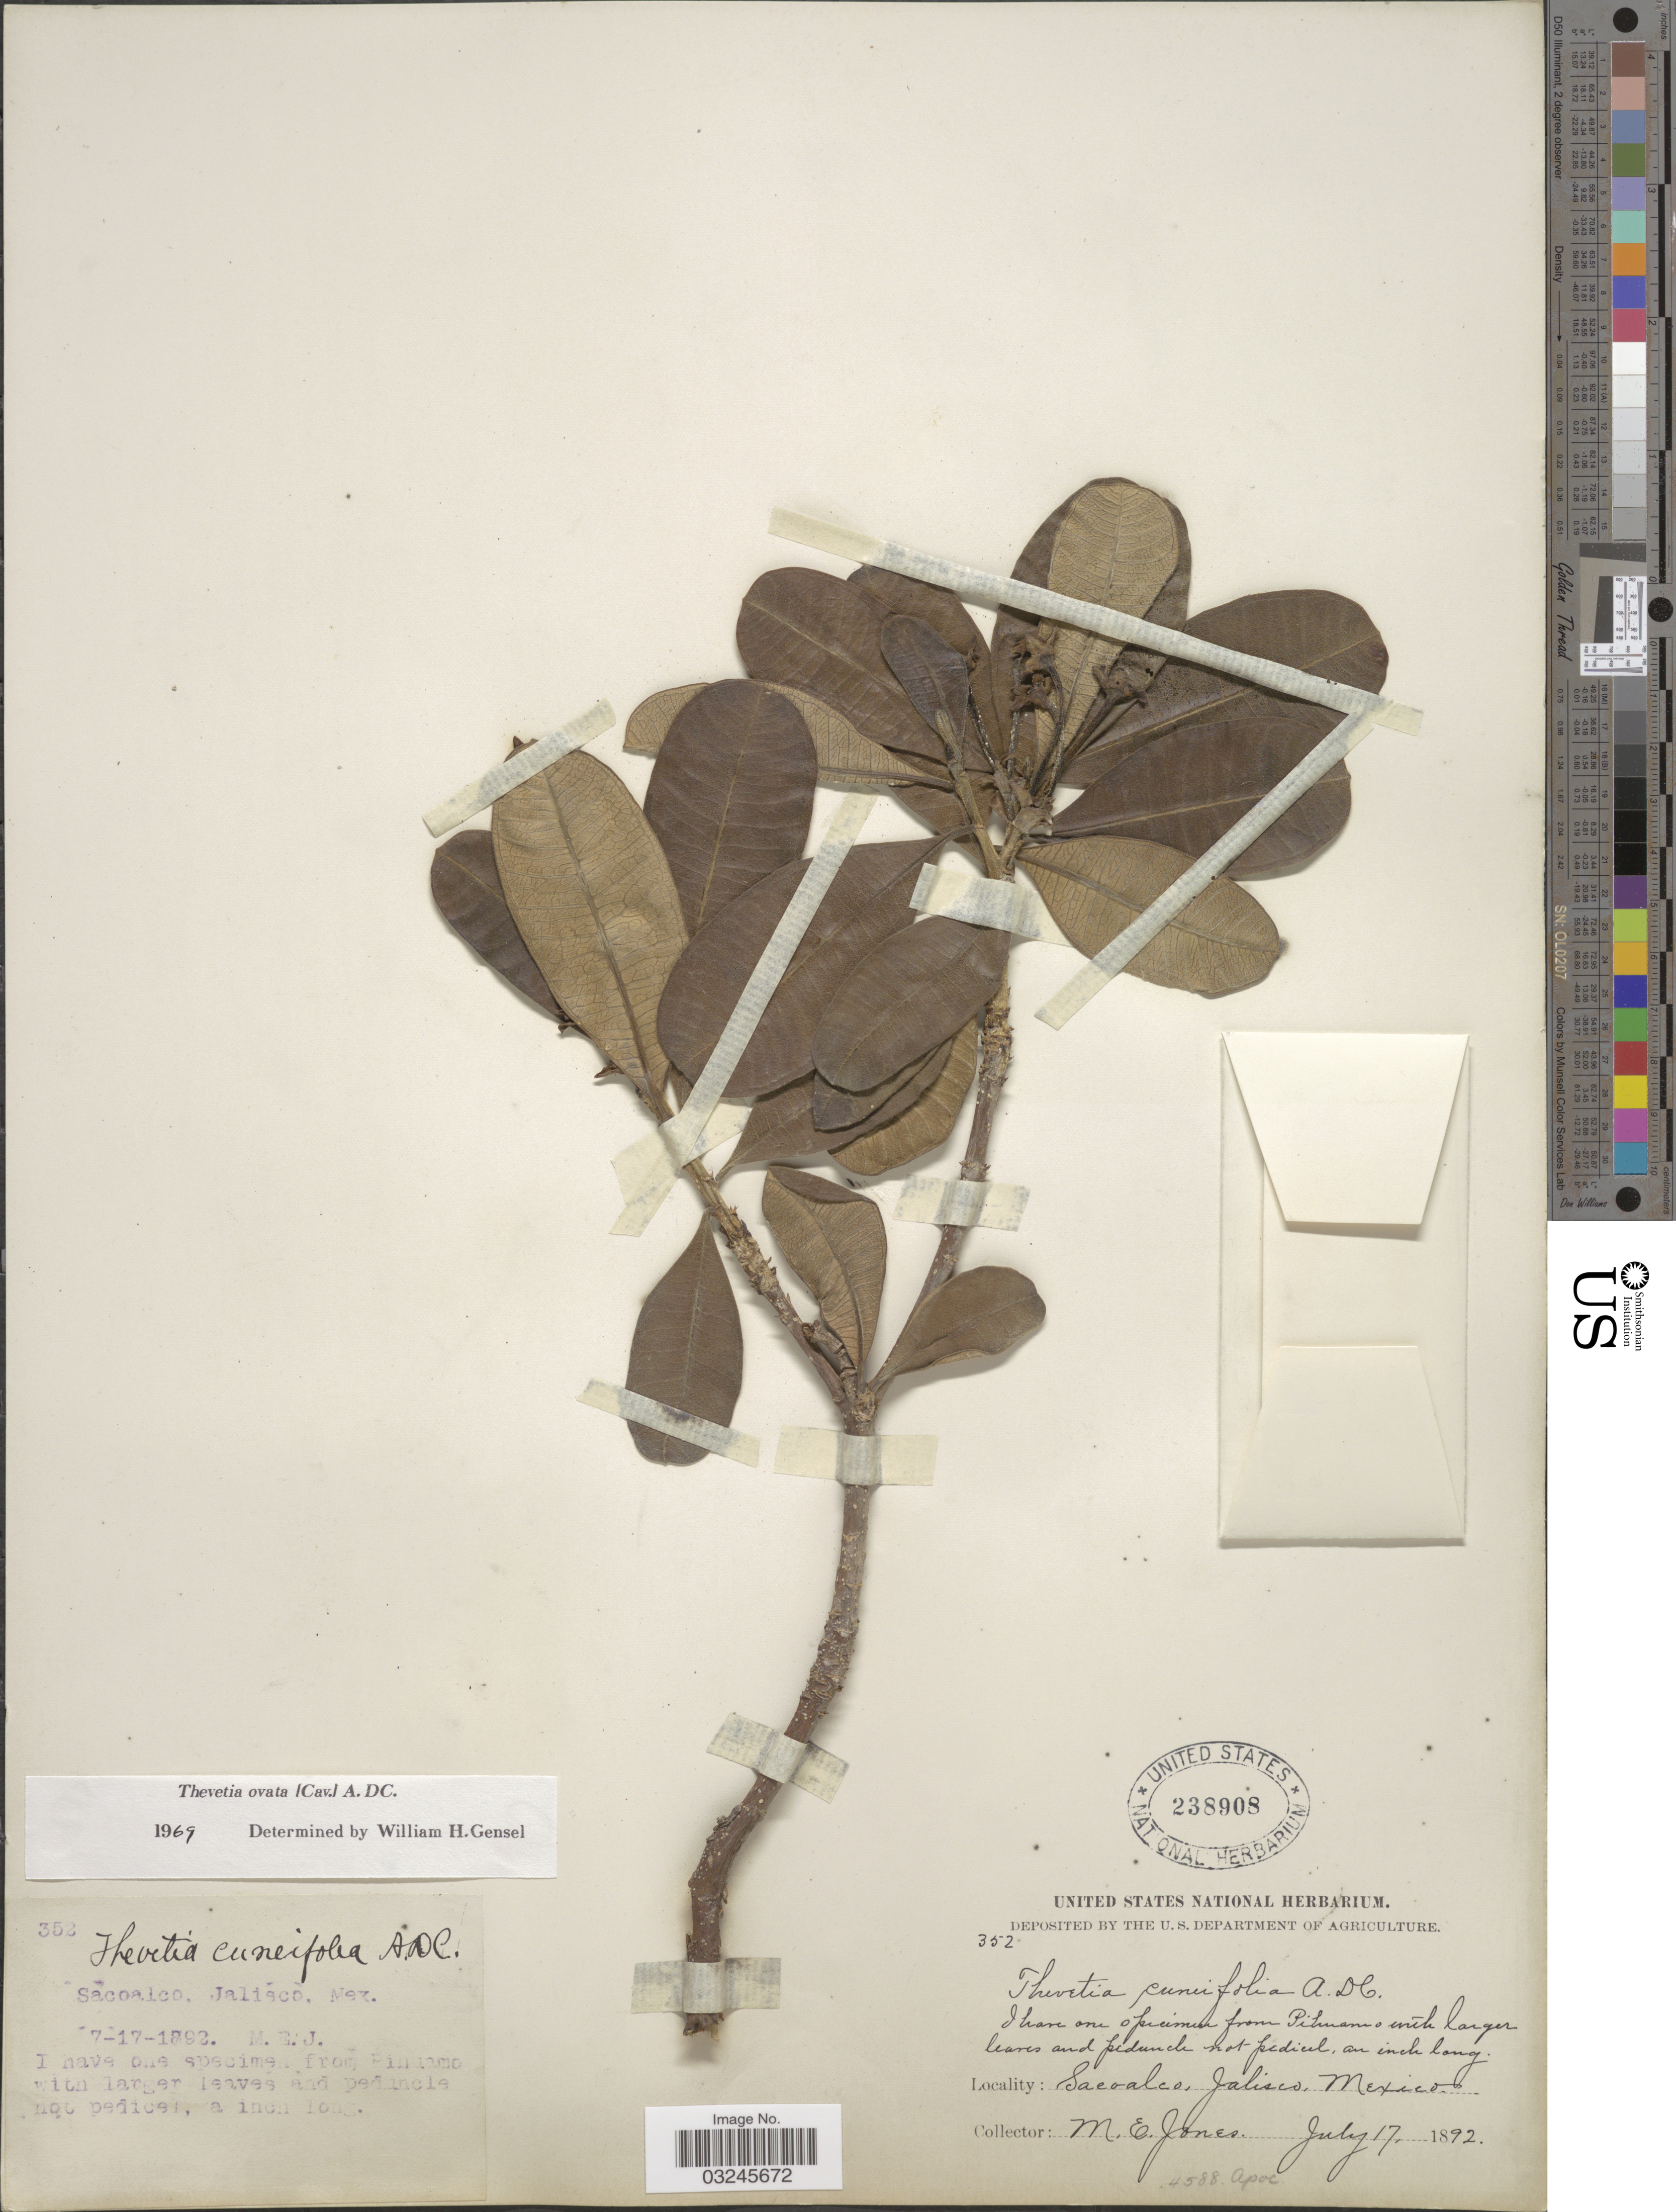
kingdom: Plantae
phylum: Tracheophyta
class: Magnoliopsida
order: Gentianales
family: Apocynaceae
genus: Thevetia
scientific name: Thevetia ovata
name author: (Cav.) A. DC.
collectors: M. E. Jones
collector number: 352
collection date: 1892-07-17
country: Mexico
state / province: Jalisco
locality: Sacoalco, Jalisco, Mexico.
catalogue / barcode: US 238908